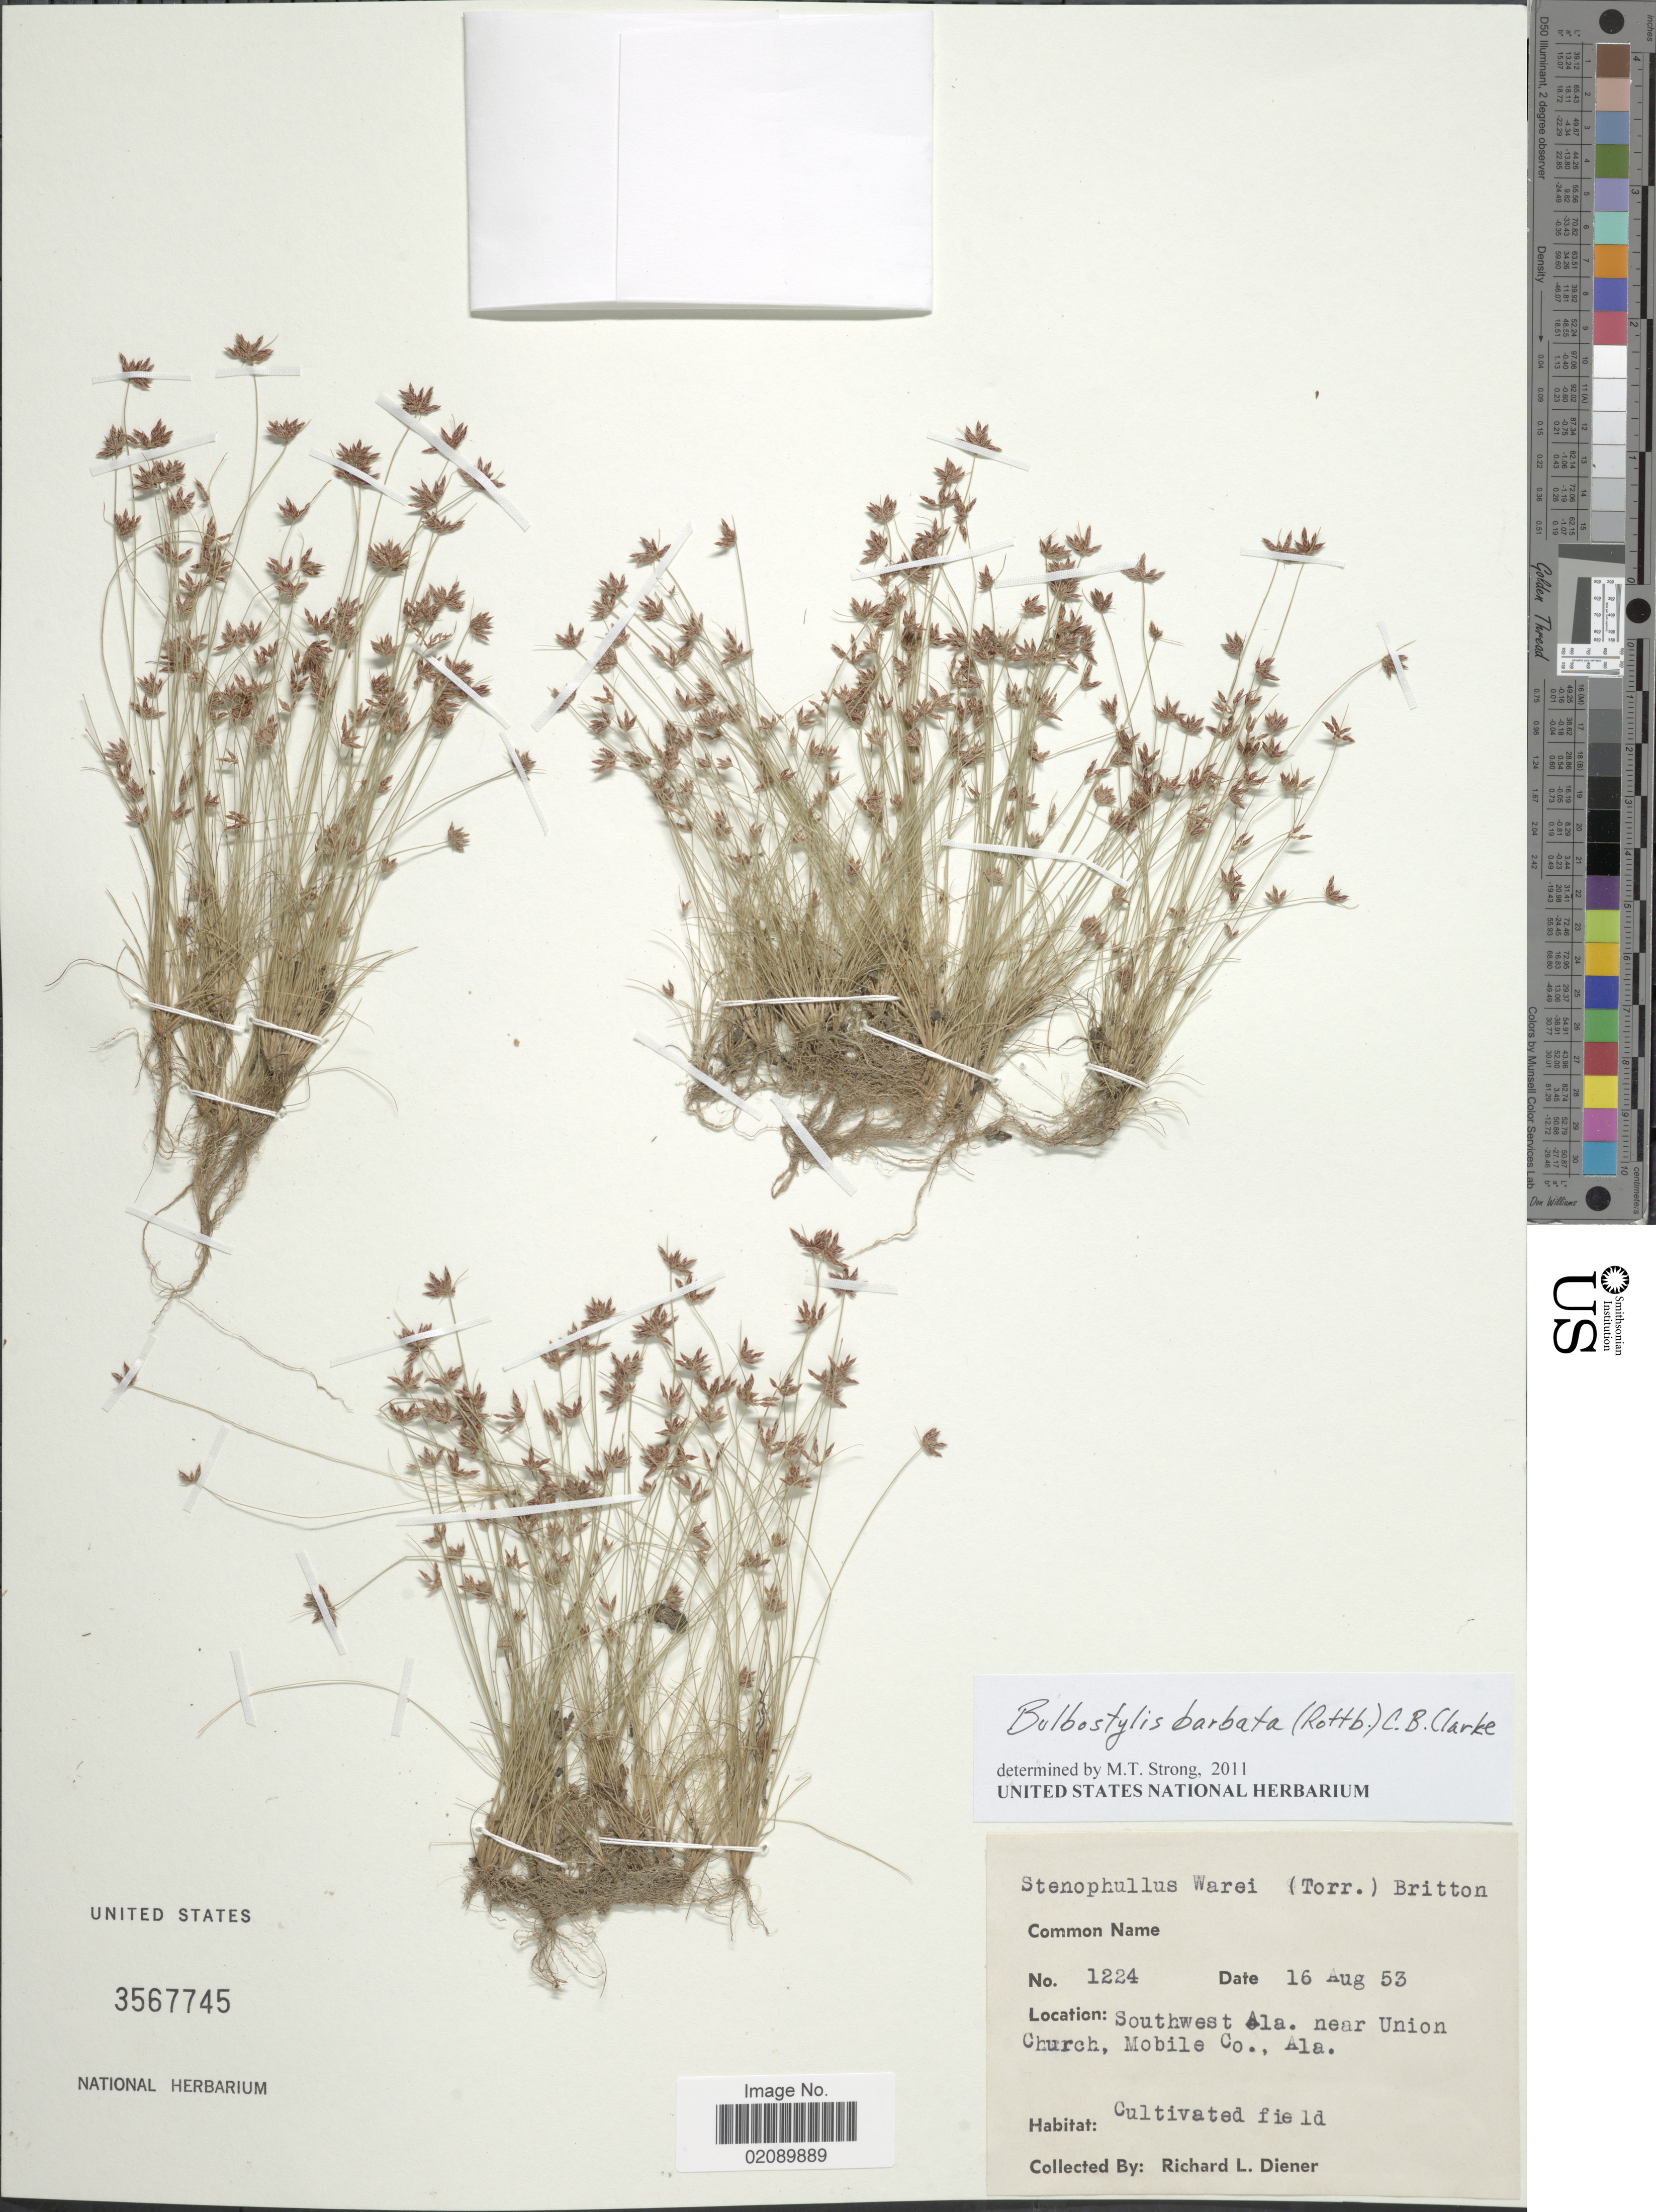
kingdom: Plantae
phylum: Tracheophyta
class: Liliopsida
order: Poales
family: Cyperaceae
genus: Bulbostylis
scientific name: Bulbostylis barbata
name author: (Rottb.) C.B. Clarke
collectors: R. Diener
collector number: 1224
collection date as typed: Transcribed d/m/y: 16/8/53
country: United States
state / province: Alabama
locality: Southwest Ala. near Union Church, Mobile Co., Ala.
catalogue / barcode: US 3567745